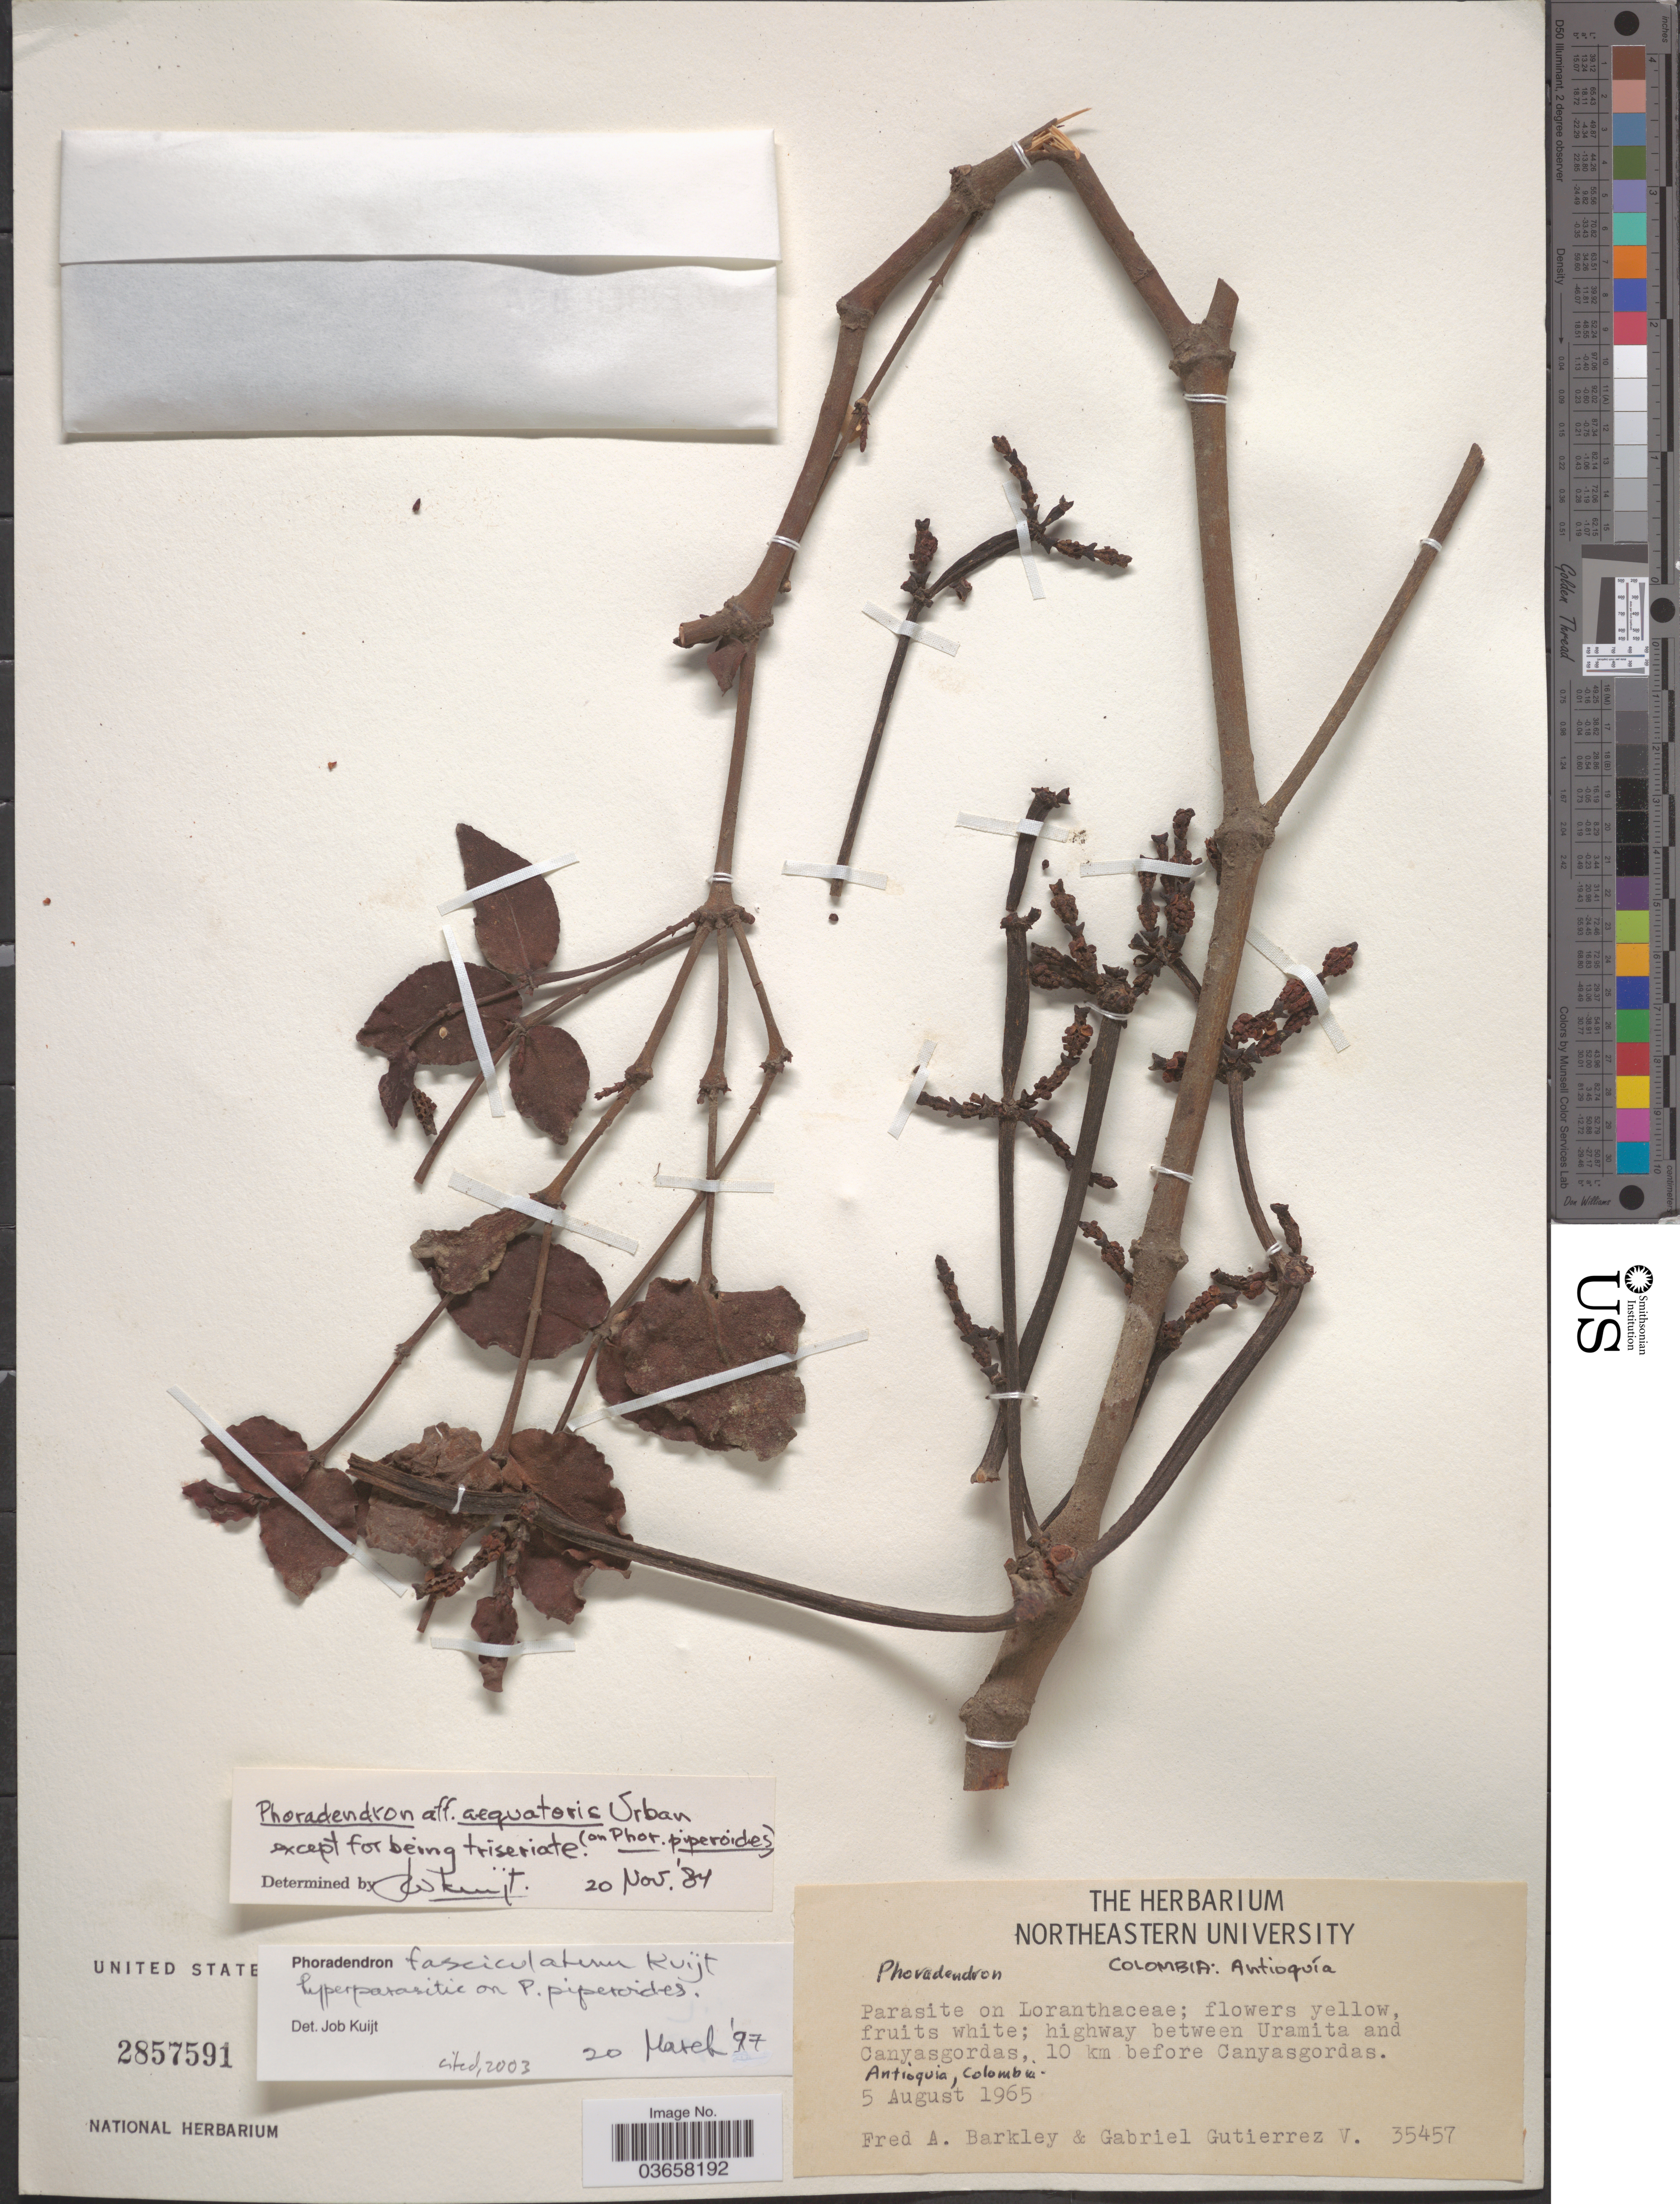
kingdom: Plantae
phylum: Tracheophyta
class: Magnoliopsida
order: Santalales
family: Viscaceae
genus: Phoradendron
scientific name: Phoradendron fasciculatum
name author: Kuijt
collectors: F. A. Barkley & G. Gutiérrez V.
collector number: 35457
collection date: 1965-08-05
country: Colombia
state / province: Antioquia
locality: Highway between Uramita and Canyasgordas, 10 km before Canyasgordas.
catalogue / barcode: US 2857591